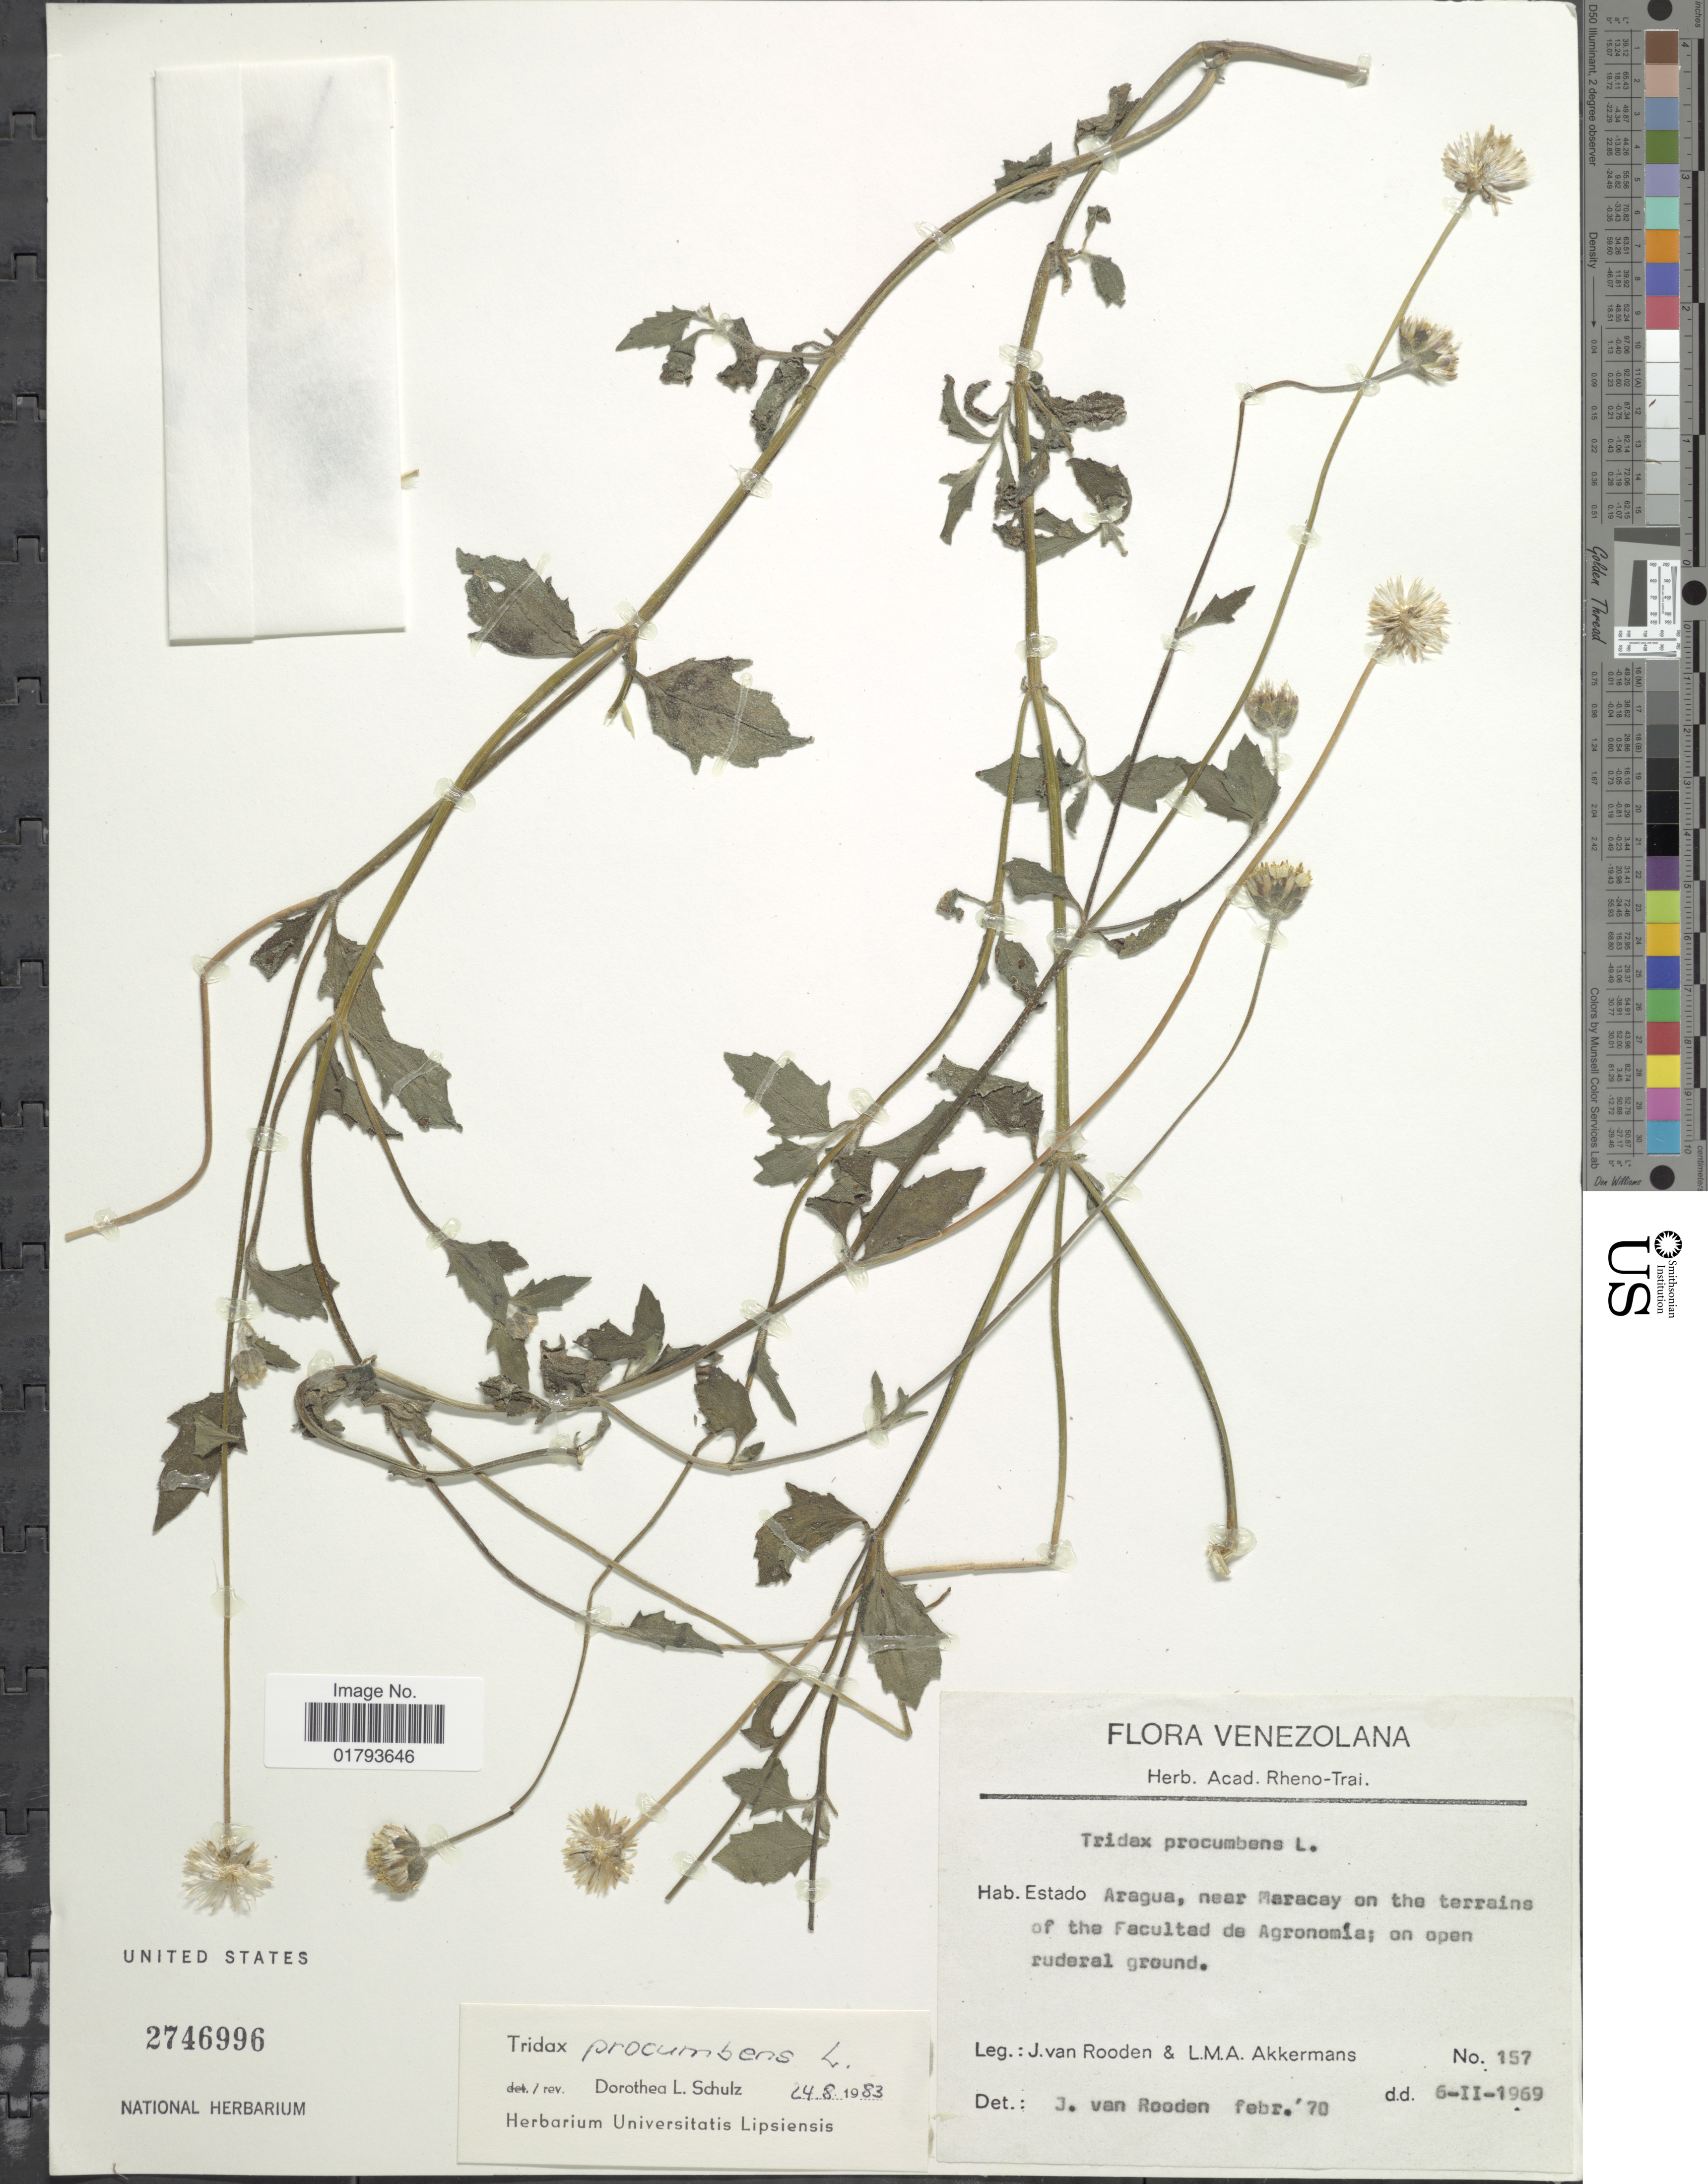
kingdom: Plantae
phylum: Tracheophyta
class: Magnoliopsida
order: Asterales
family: Asteraceae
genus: Tridax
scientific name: Tridax procumbens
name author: L.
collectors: J. Van Rooden & L. M. Akkermans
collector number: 157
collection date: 1969-02-06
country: Venezuela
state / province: Aragua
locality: Near Maracay on the terrains of the Facultad de Agronomía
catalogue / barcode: US 2746996